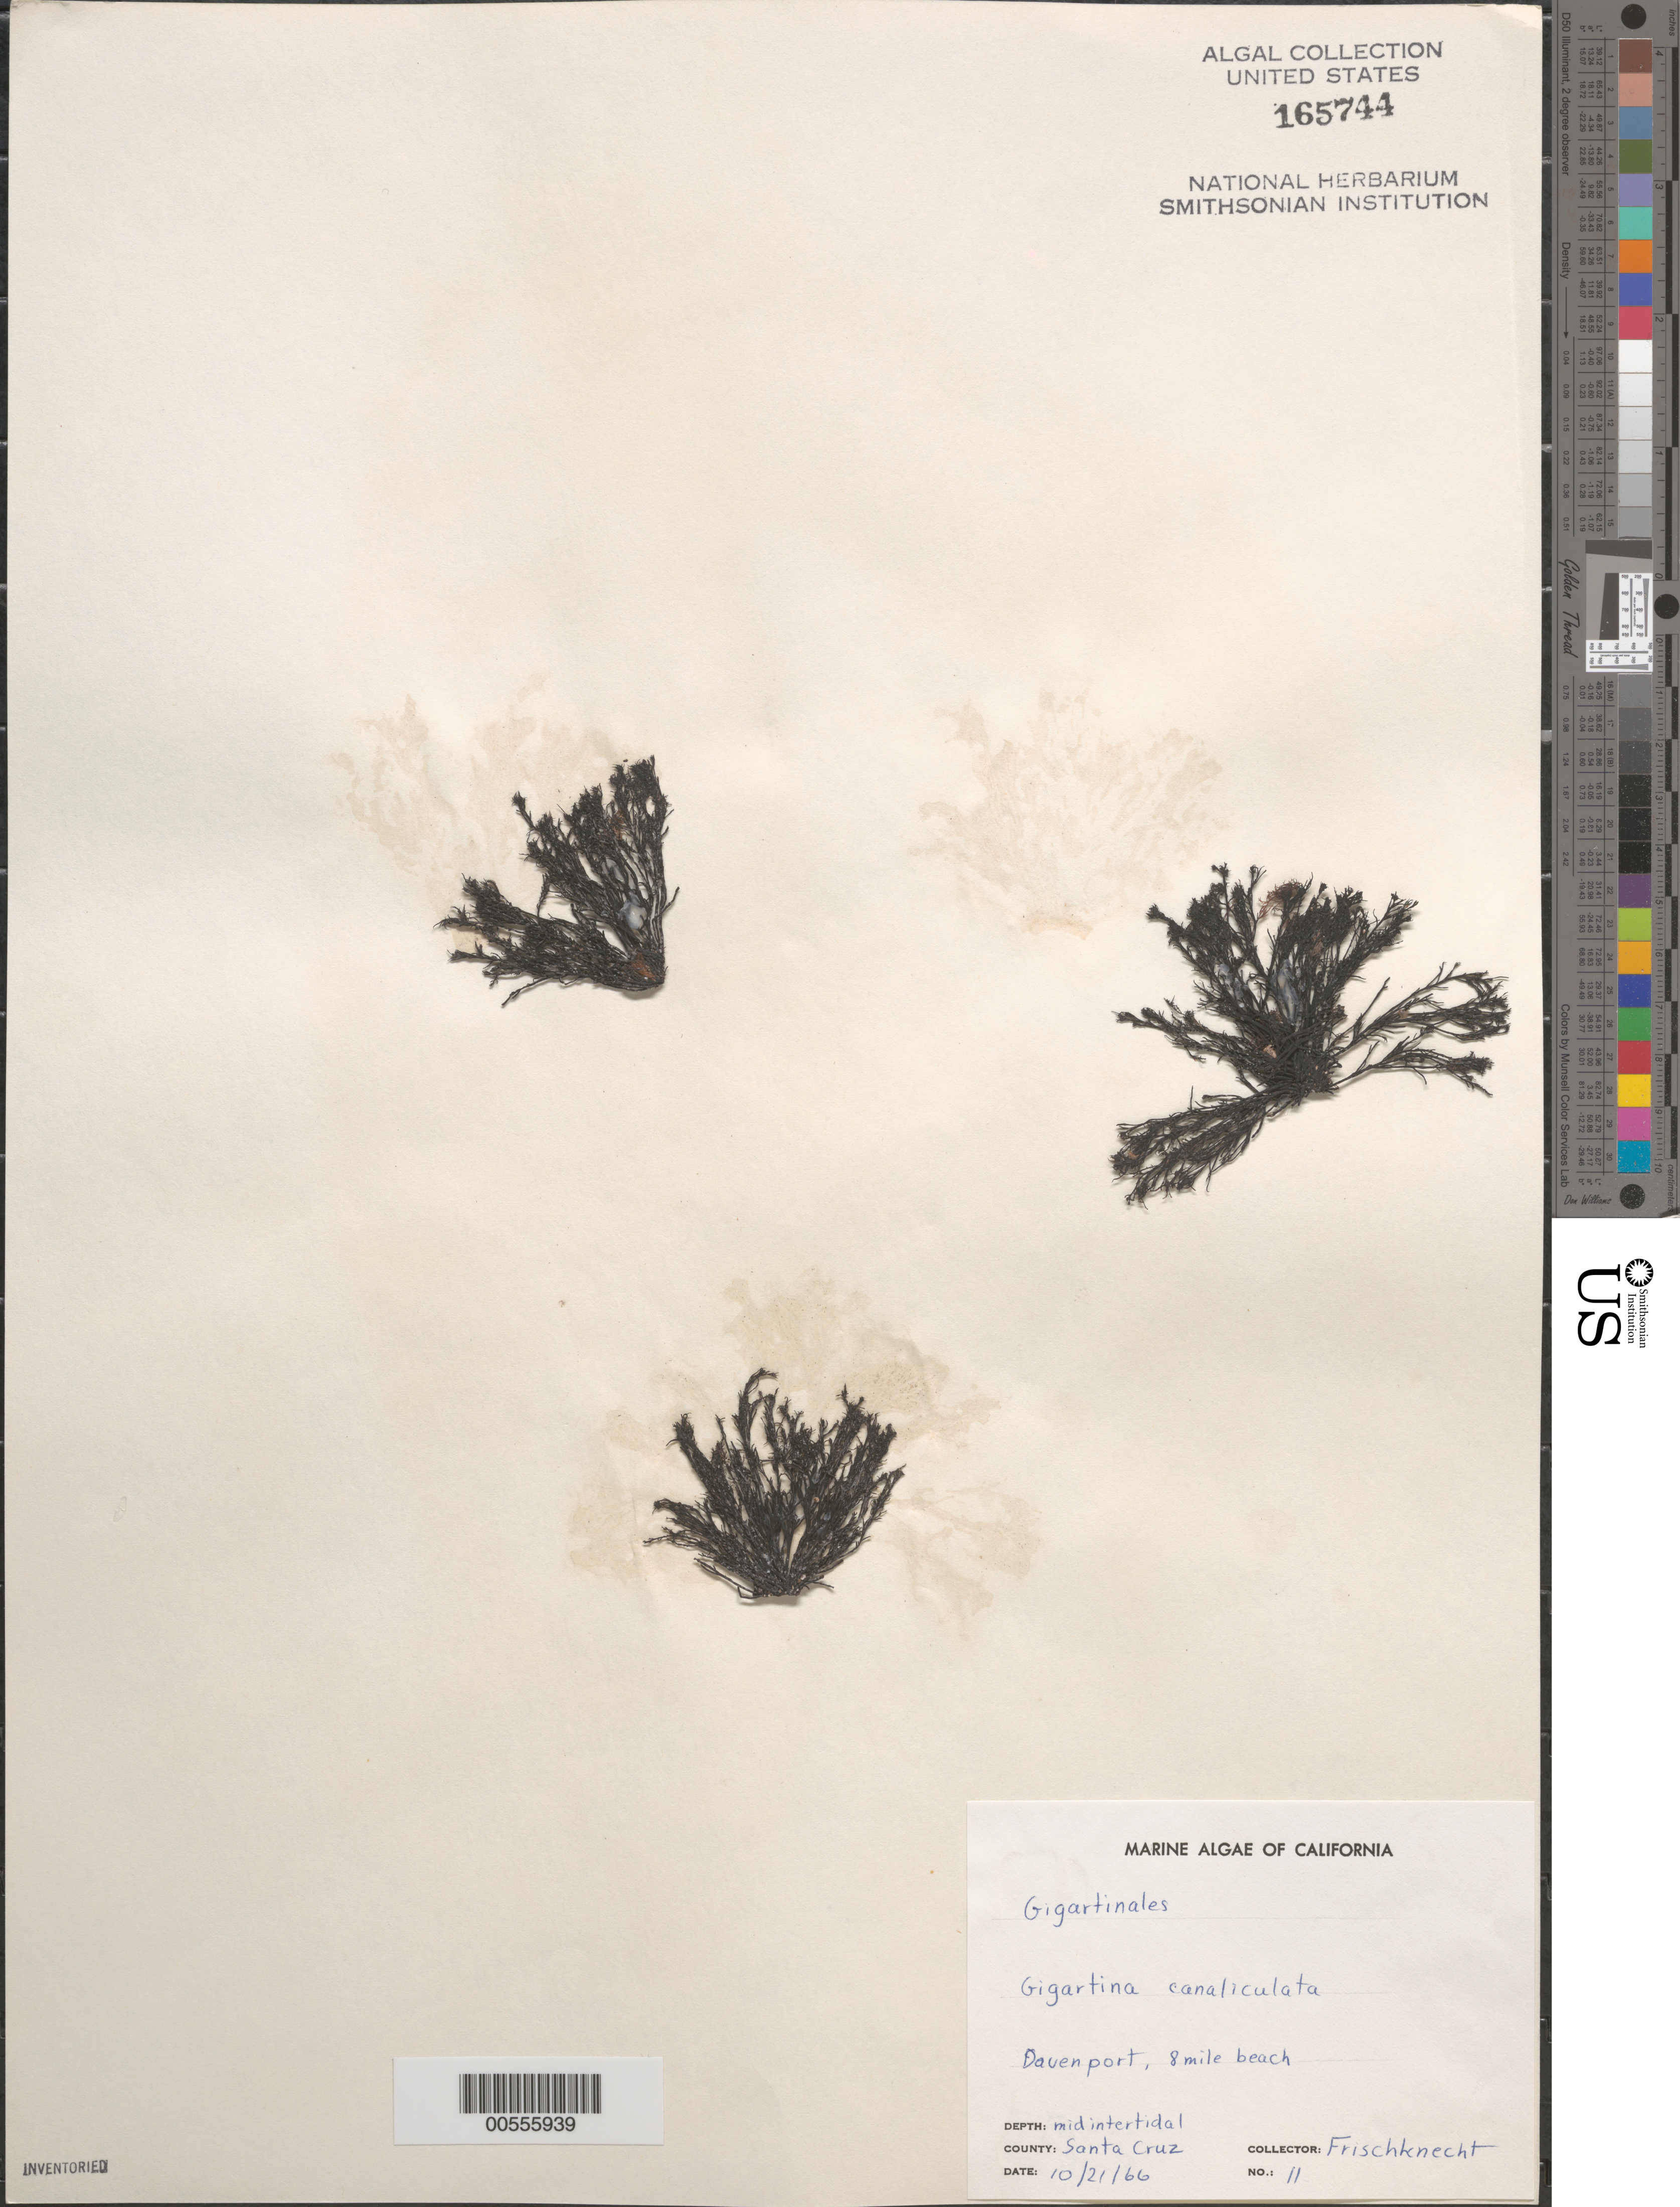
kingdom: Plantae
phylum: Rhodophyta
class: Florideophyceae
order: Gigartinales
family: Gigartinaceae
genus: Chondracanthus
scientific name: Chondracanthus canaliculatus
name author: (Harv.) Guiry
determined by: Algae name updating Project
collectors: -. Frischknecht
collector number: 11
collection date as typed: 21 Oct 1966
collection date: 1966-10-21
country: United States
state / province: California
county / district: Santa Cruz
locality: Davenport, 8 Mile Beach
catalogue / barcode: US 165744